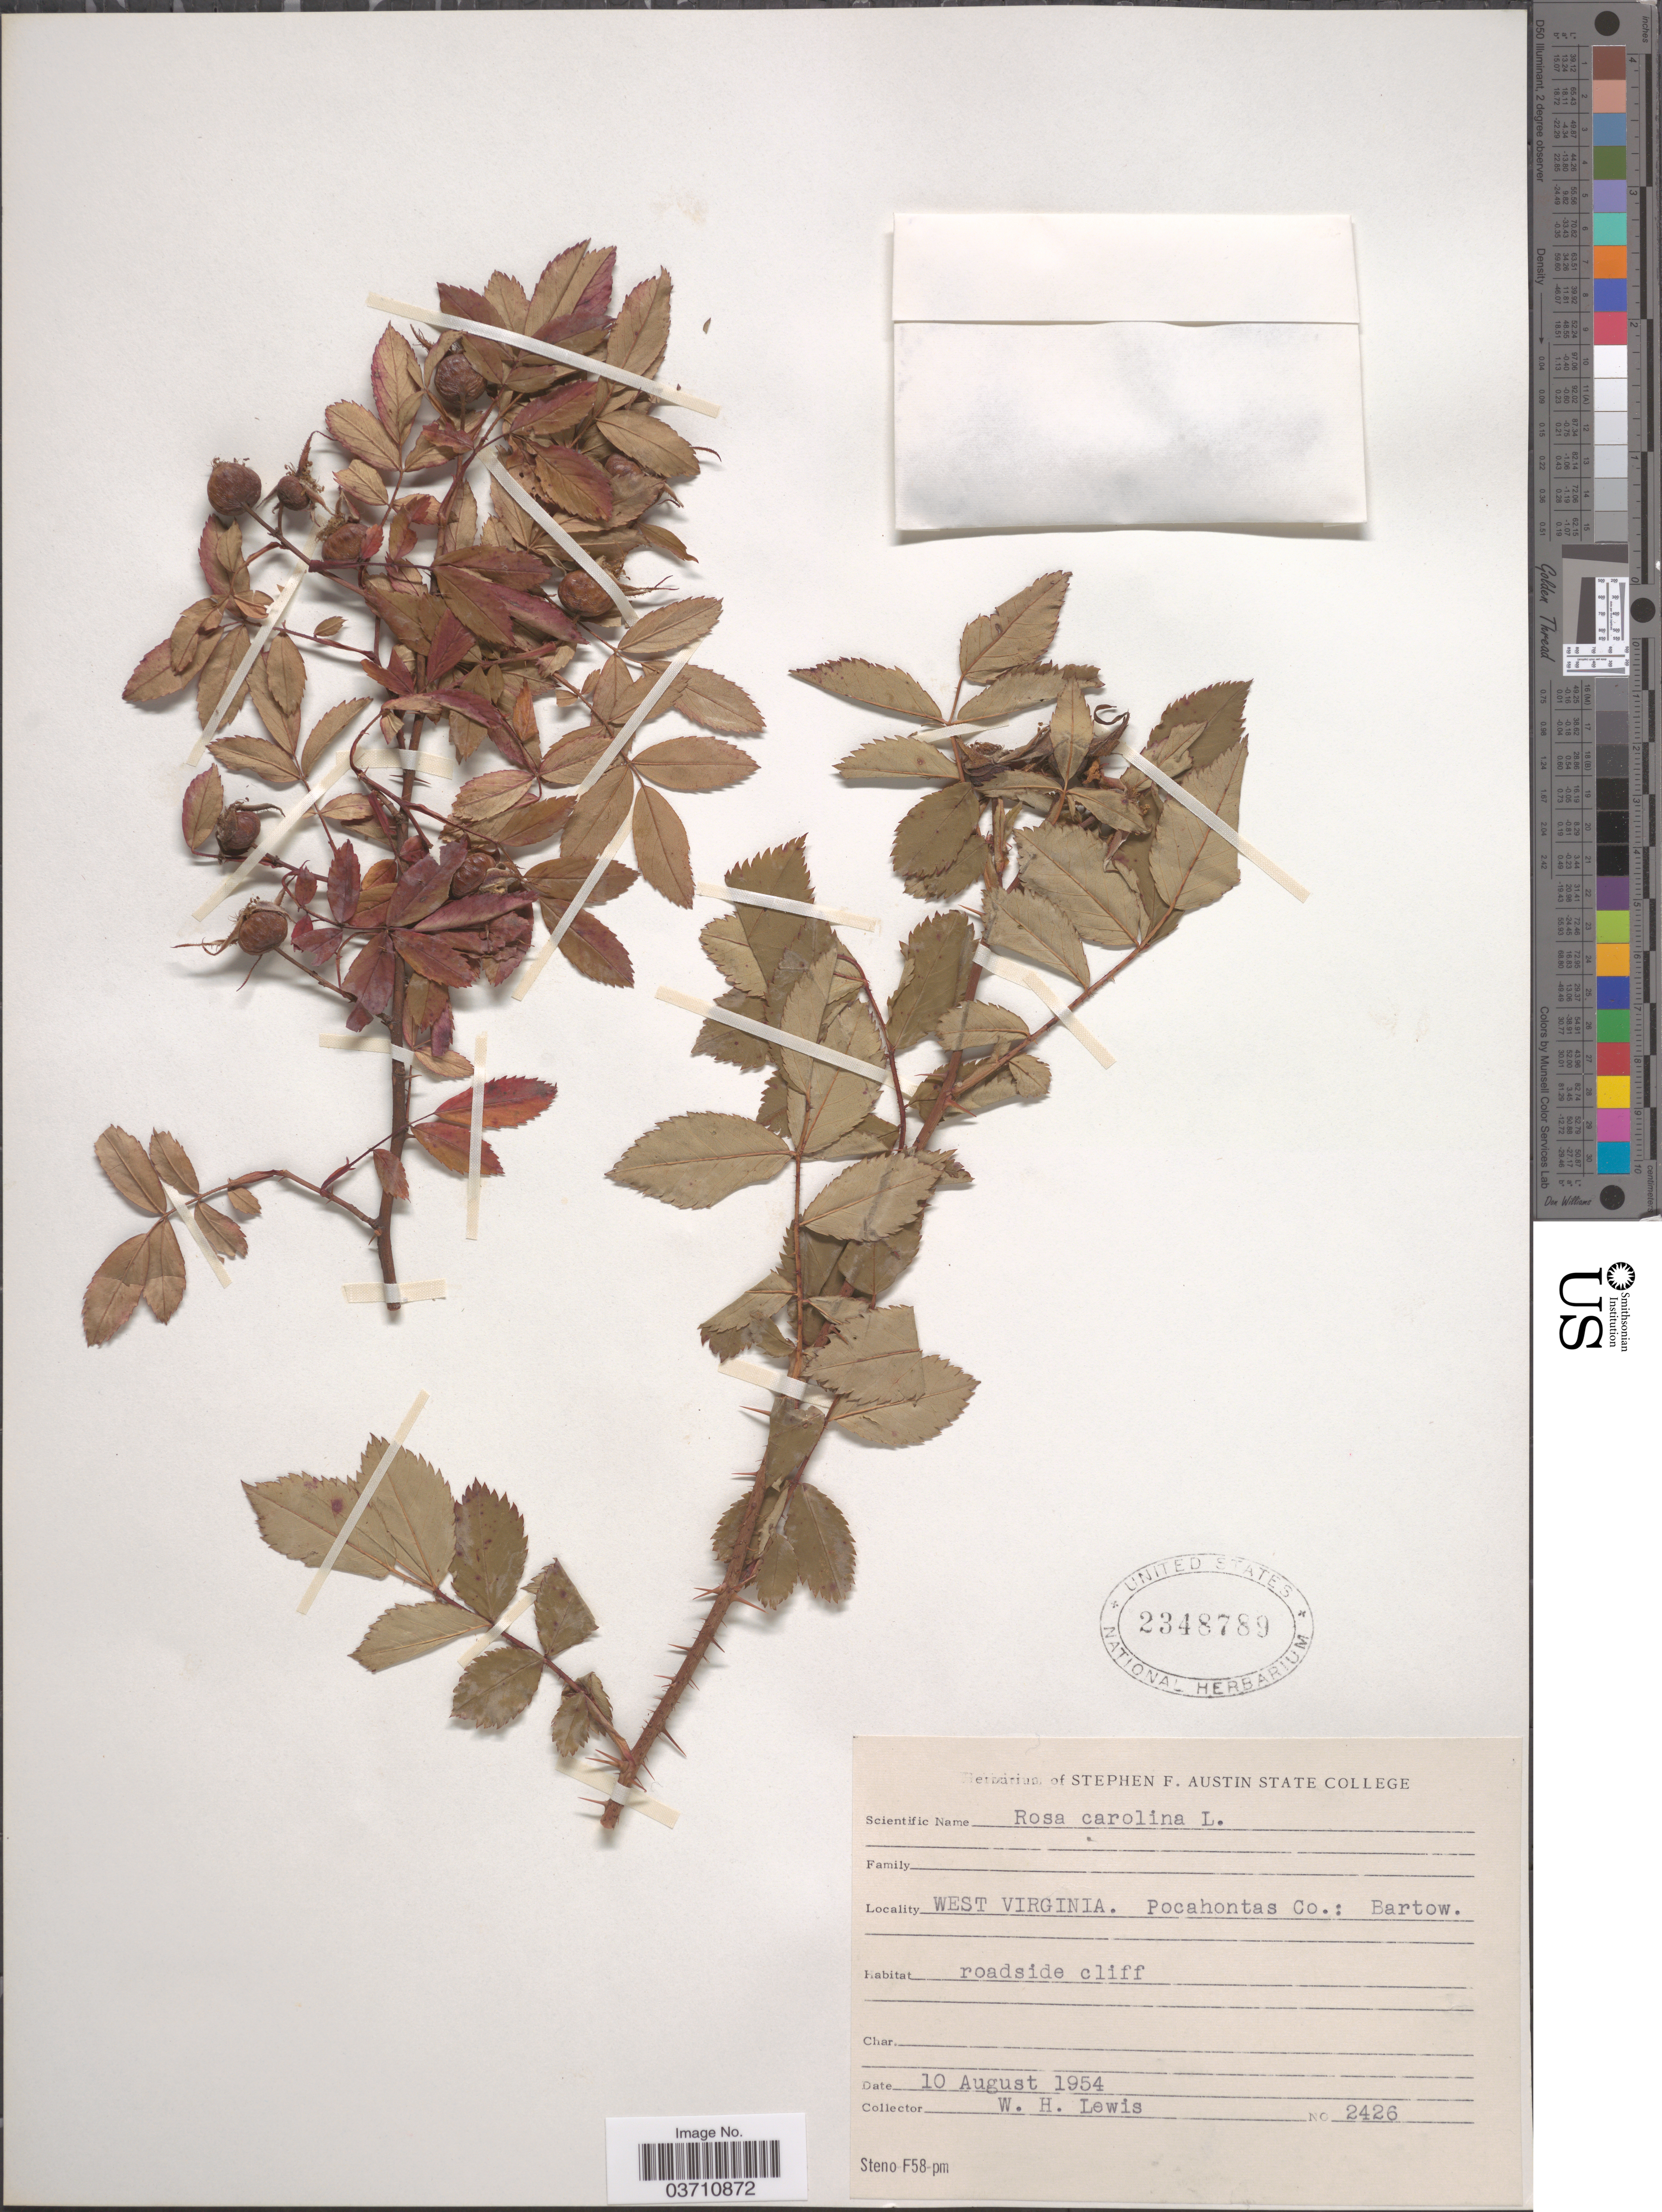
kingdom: Plantae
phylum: Tracheophyta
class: Magnoliopsida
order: Rosales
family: Rosaceae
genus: Rosa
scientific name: Rosa carolina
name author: L.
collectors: W. H. Lewis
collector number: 2426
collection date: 1954-08-10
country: United States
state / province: West Virginia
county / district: Pocahontas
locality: Pocahontas Co.: Bartow.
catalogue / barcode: US 2348789